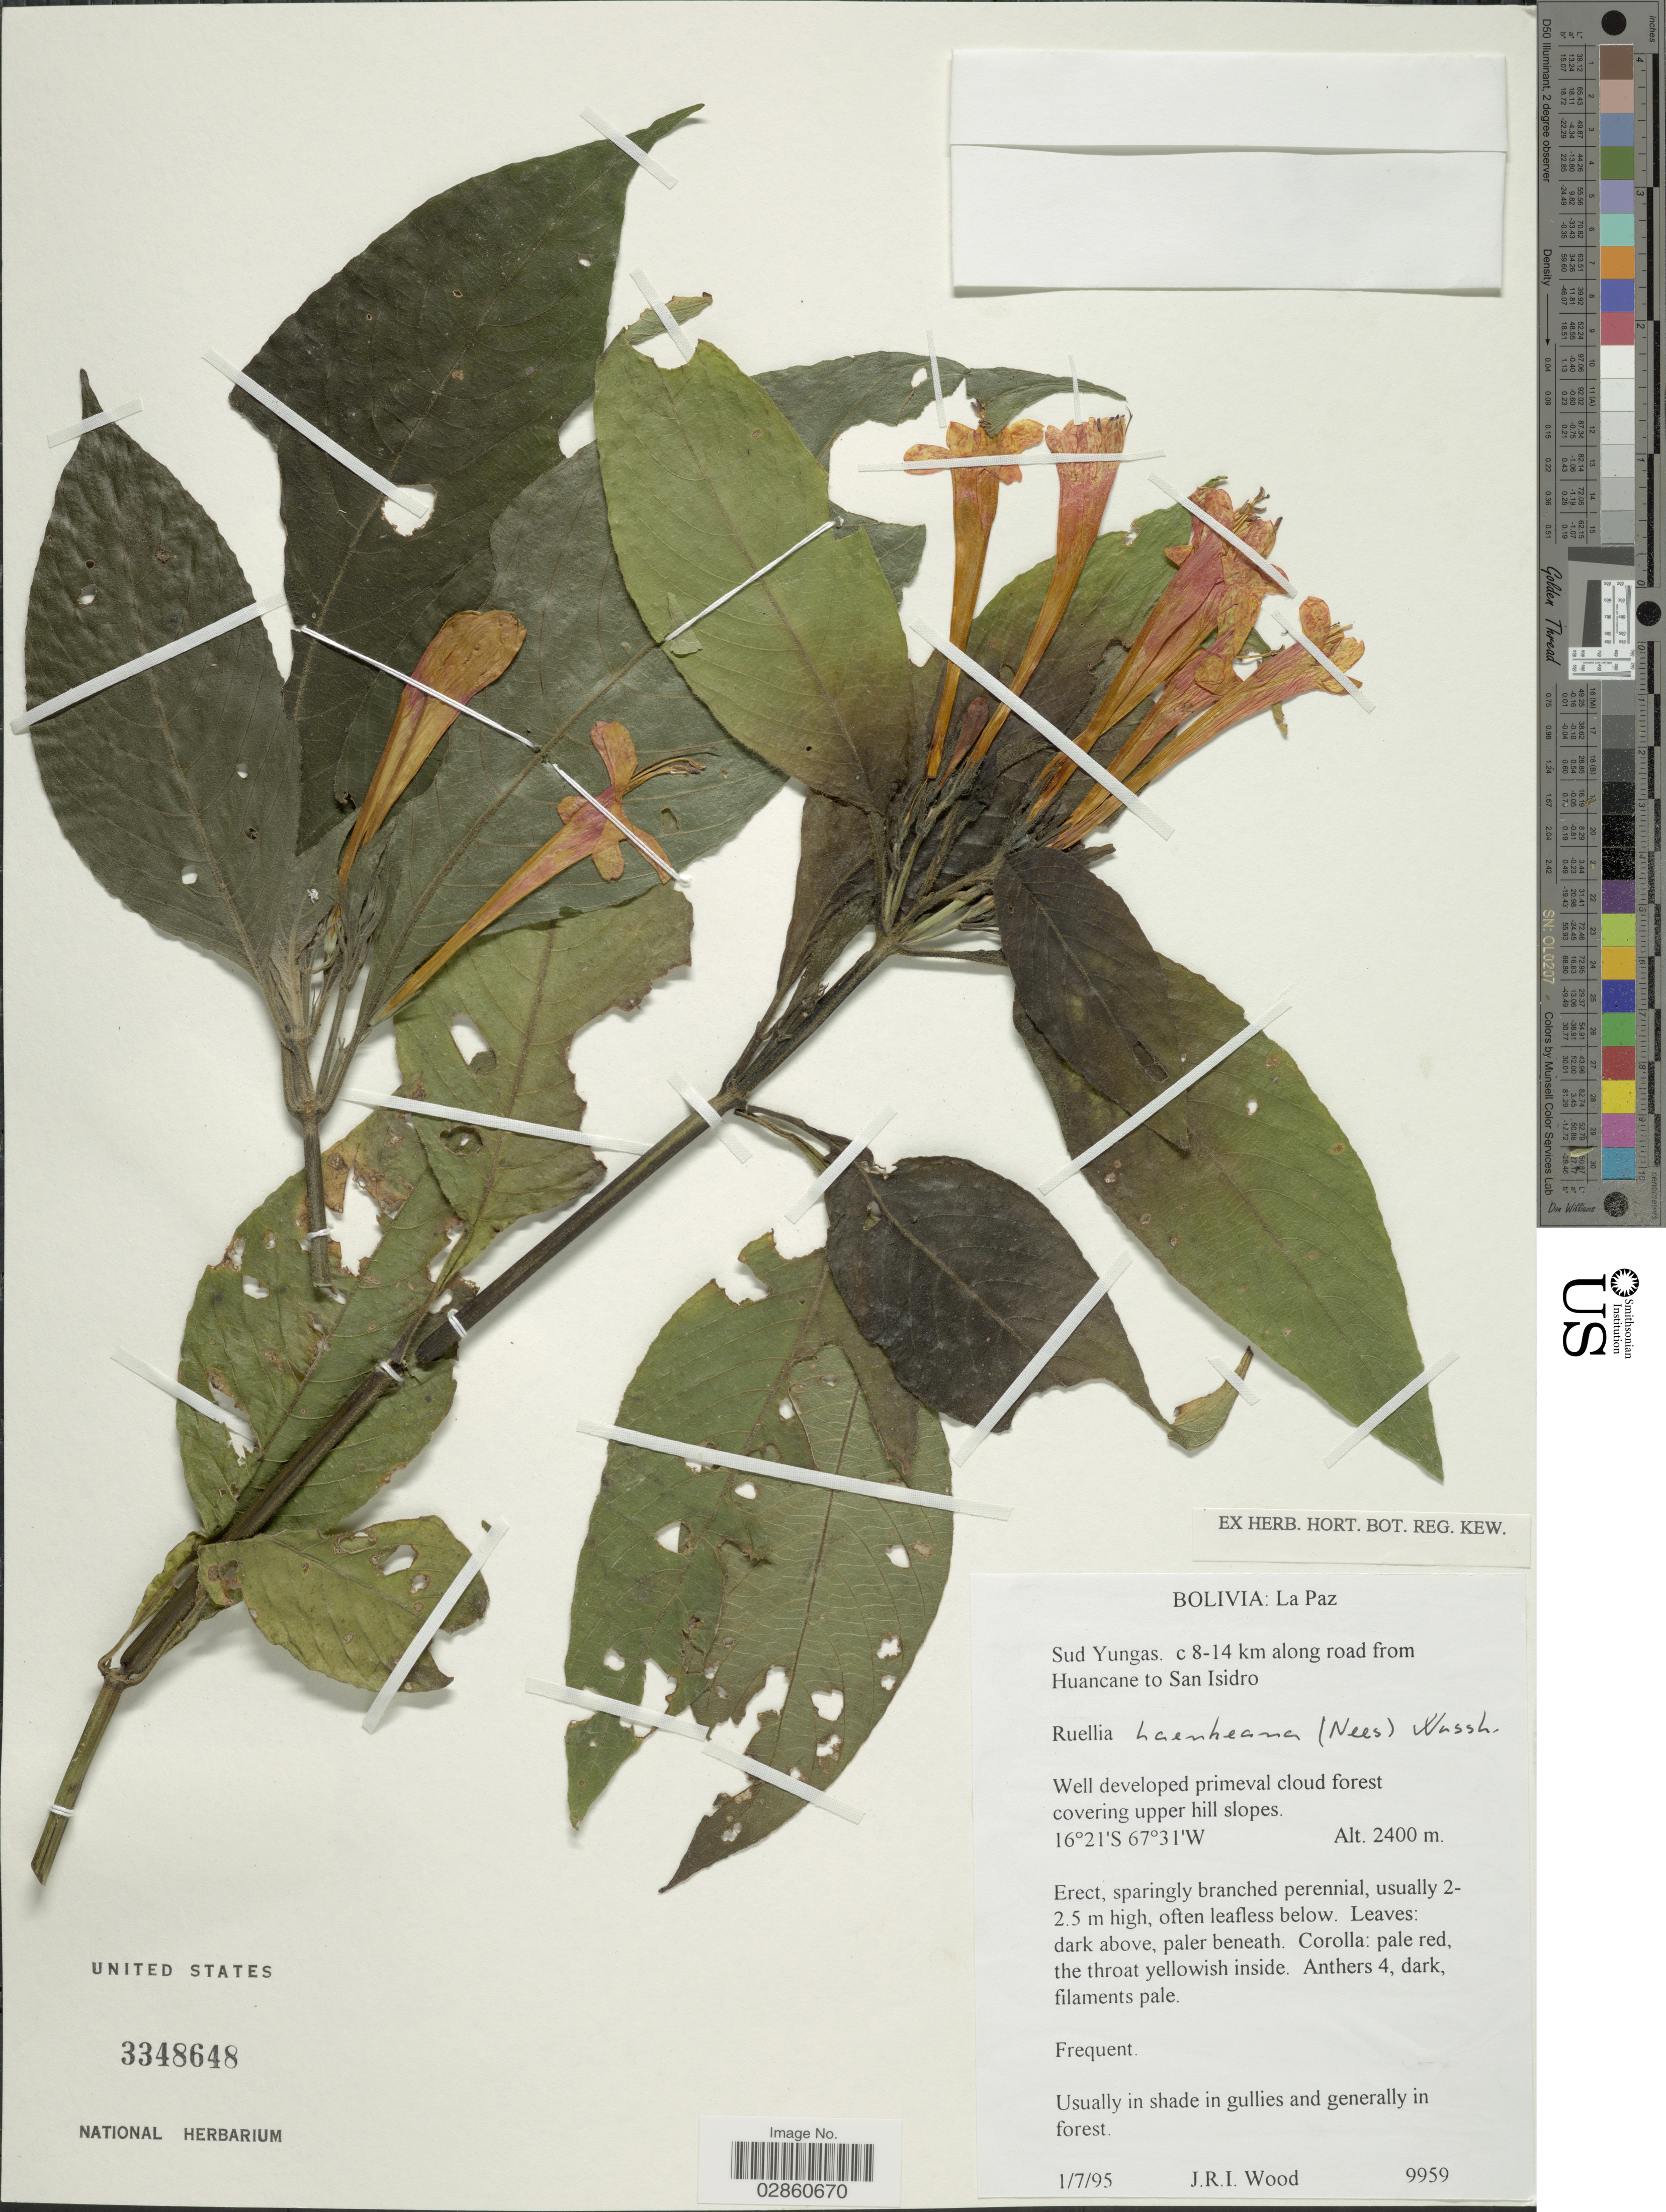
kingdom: Plantae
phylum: Tracheophyta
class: Magnoliopsida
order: Lamiales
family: Acanthaceae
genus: Ruellia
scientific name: Ruellia haenkeana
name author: (Nees) Wassh.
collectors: J. R. I. Wood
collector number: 9959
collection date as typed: Transcribed d/m/y: 1/7/95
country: Bolivia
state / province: La Paz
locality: Sud Yungas: c 8-14 km along road from Huancane to San Isidro.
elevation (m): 2400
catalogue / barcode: US 3348648